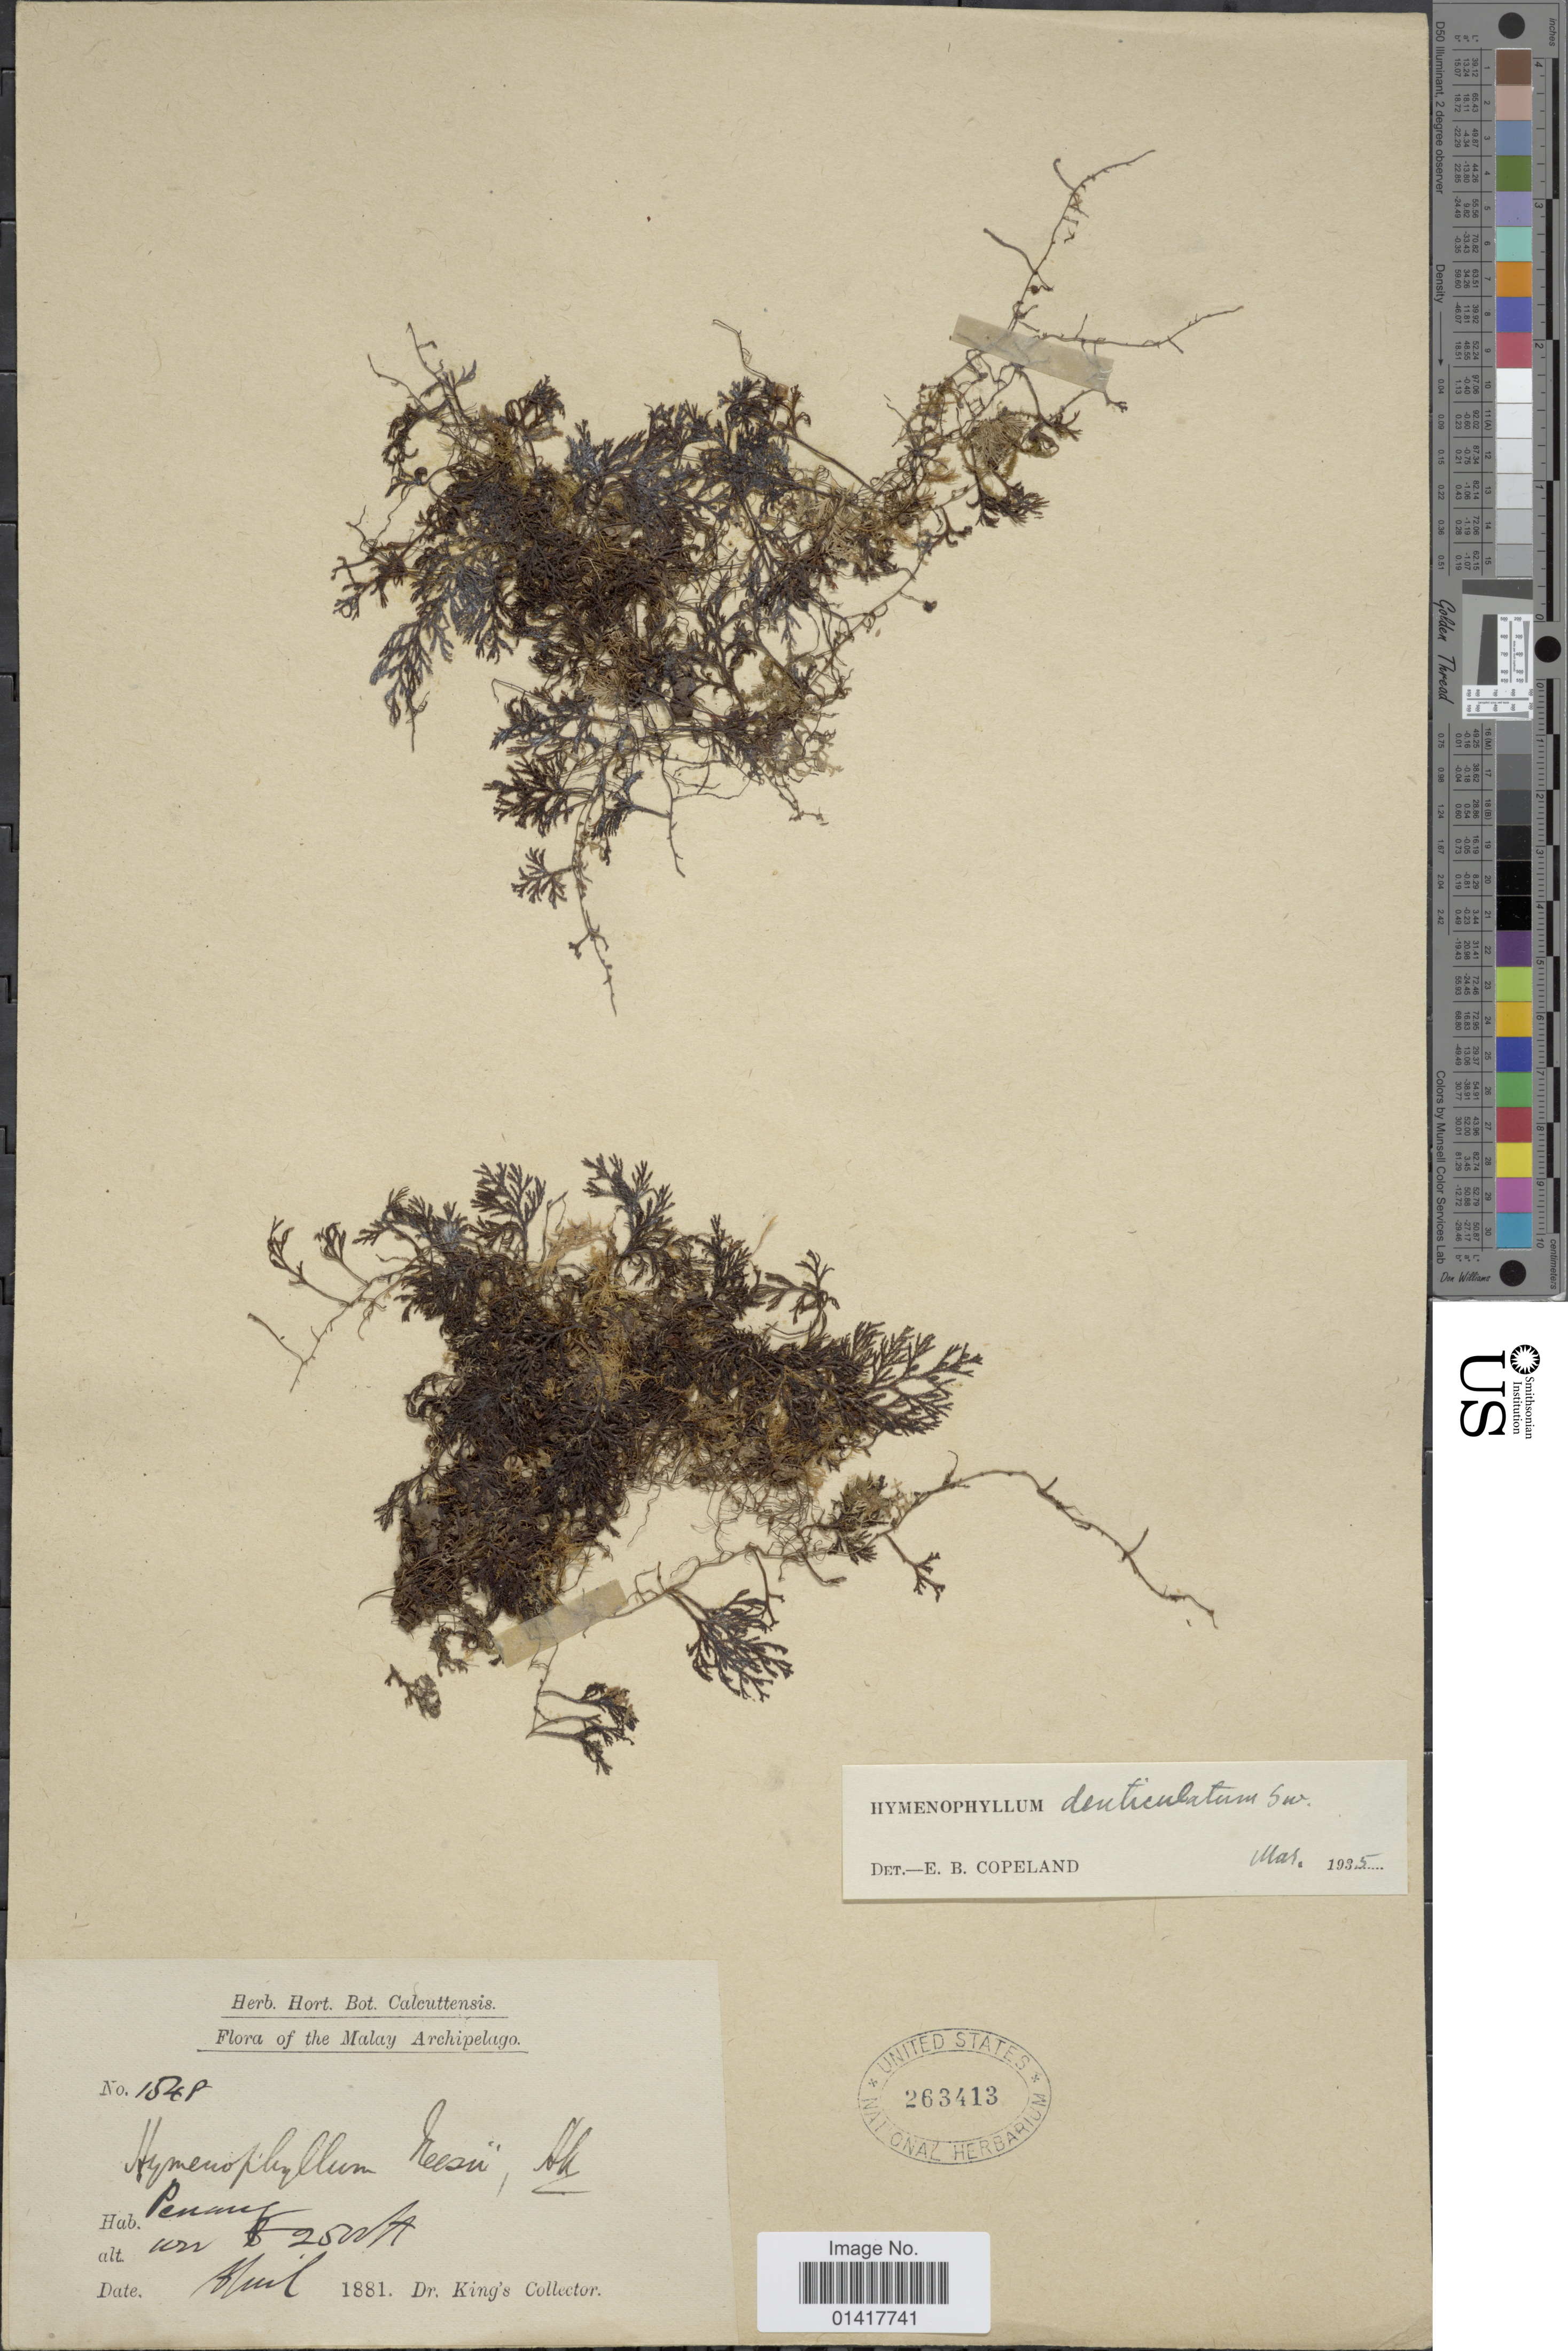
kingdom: Plantae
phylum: Tracheophyta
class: Polypodiopsida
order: Hymenophyllales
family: Hymenophyllaceae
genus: Hymenophyllum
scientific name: Hymenophyllum denticulatum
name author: Sw.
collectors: -. Kings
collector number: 1548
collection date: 1881-08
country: Malaysia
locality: Penang. Malaya Archipelago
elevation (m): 762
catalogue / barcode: US 263413